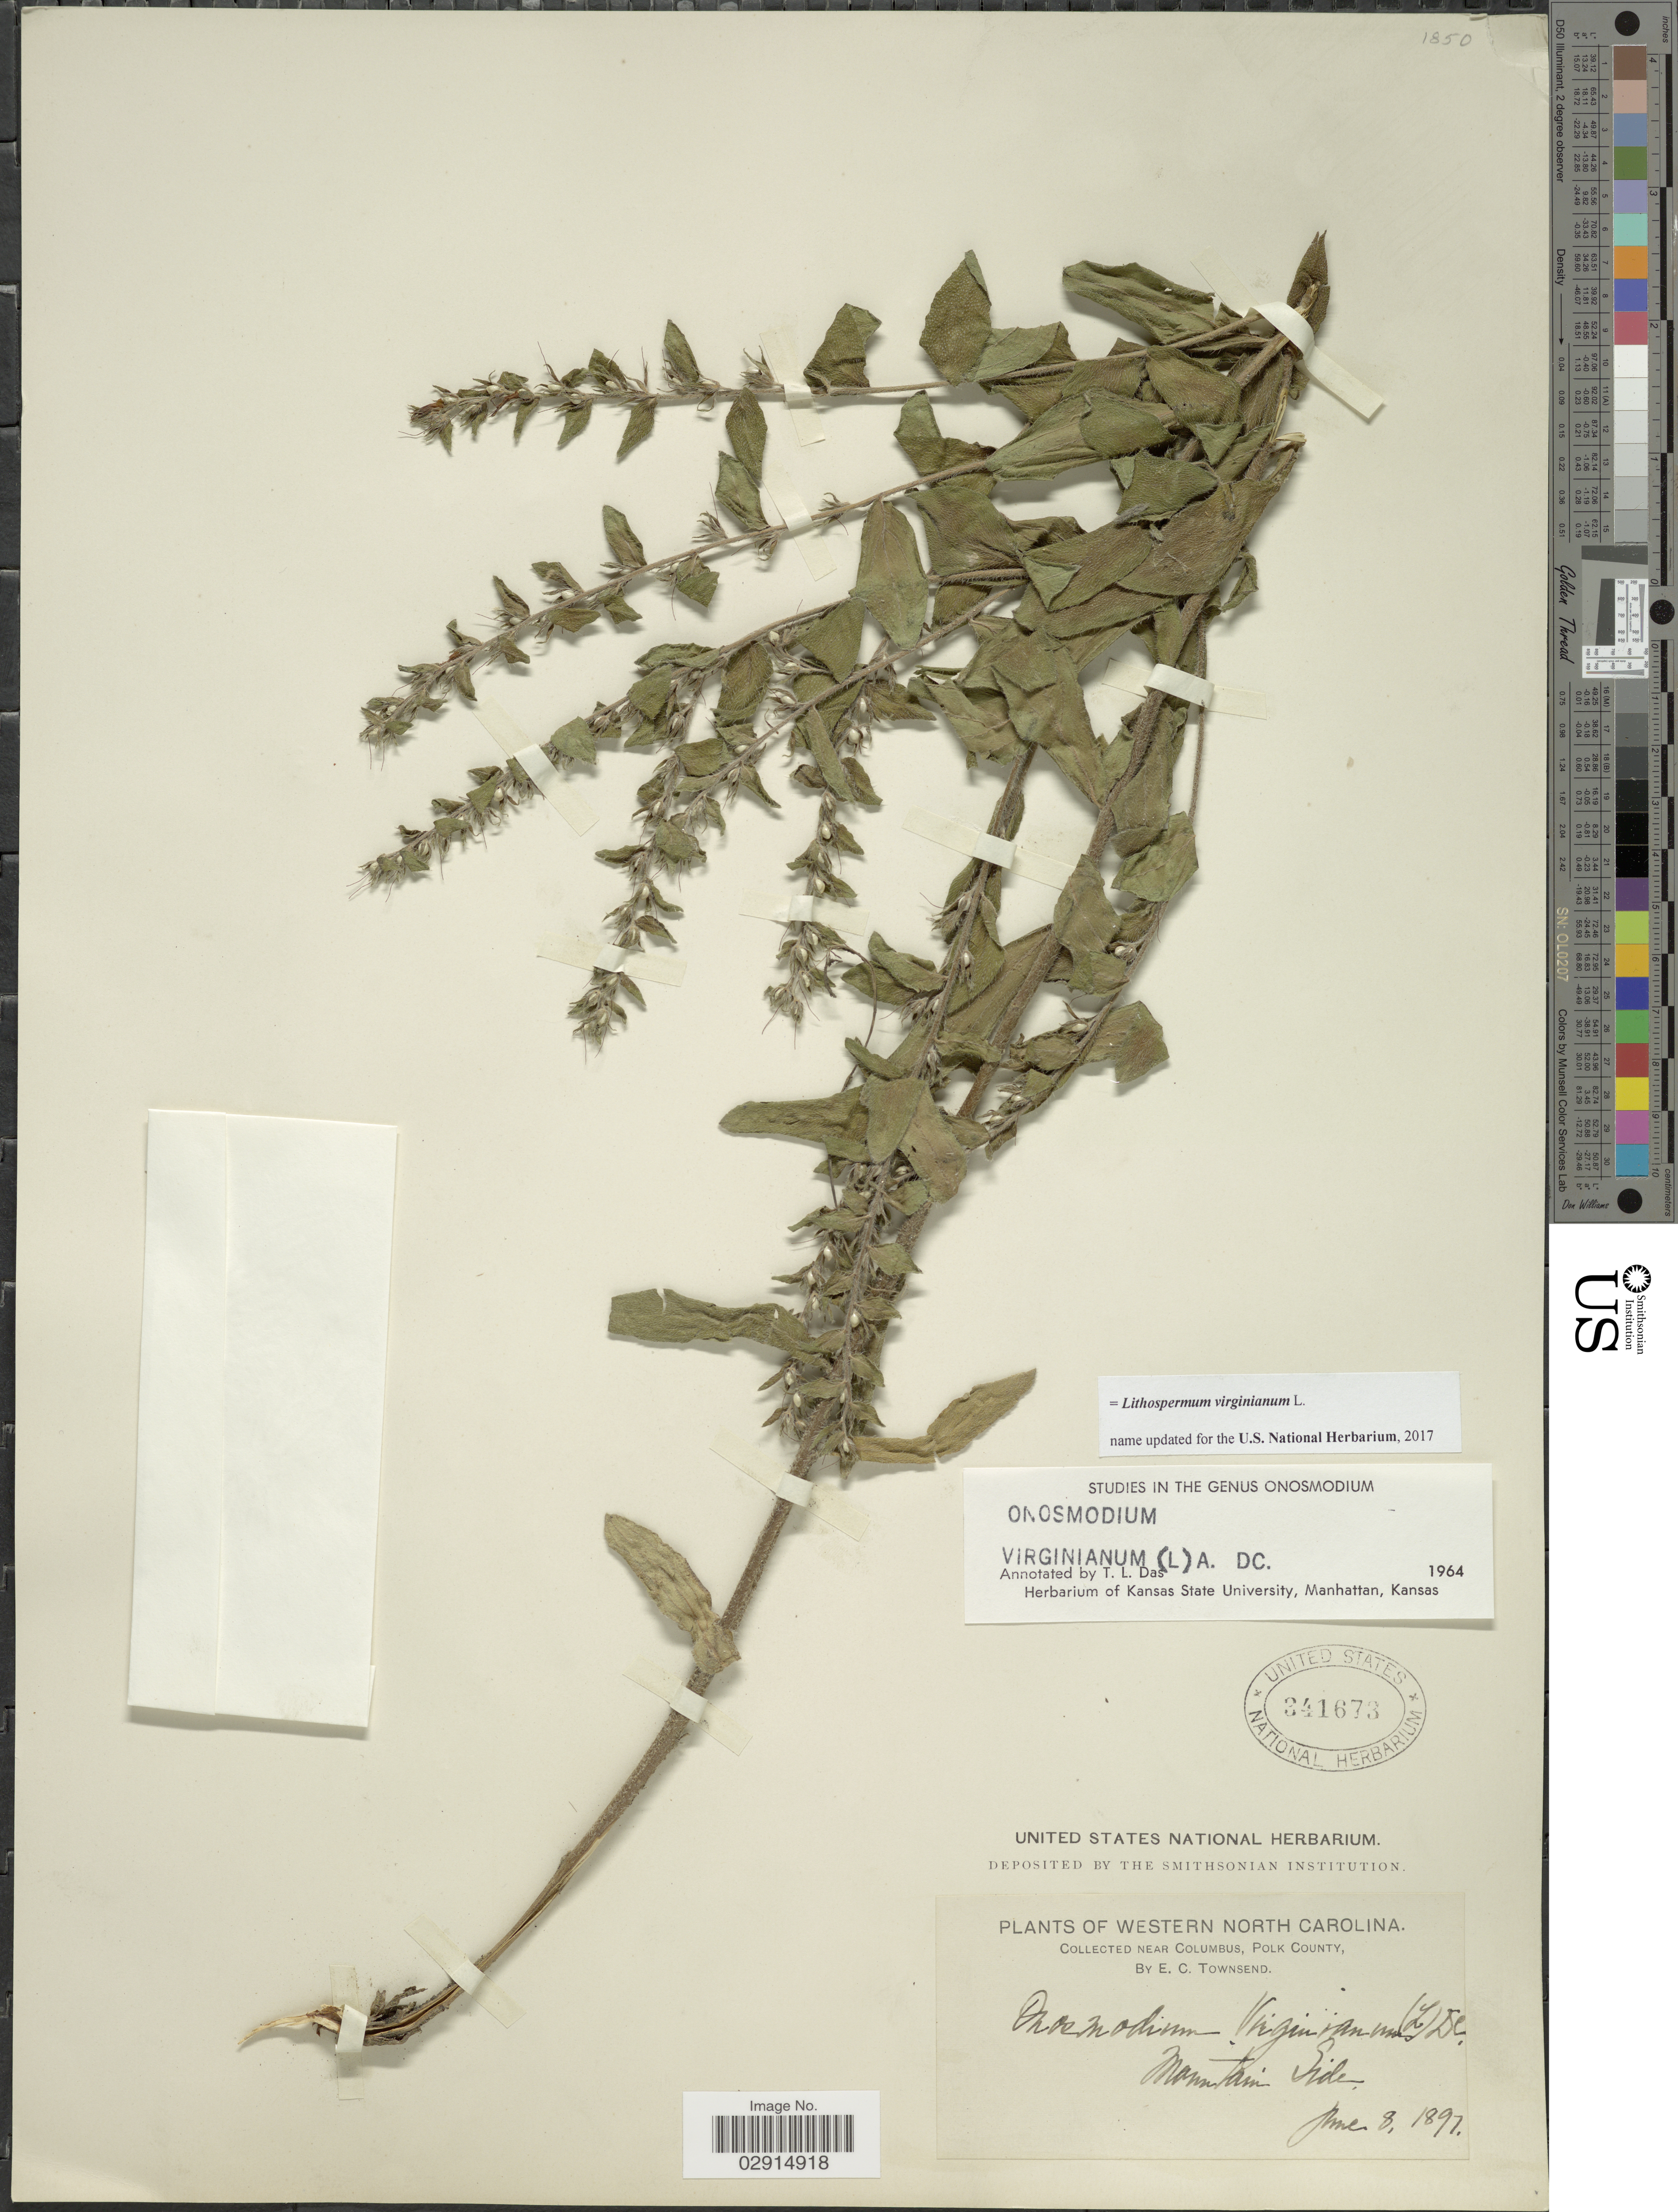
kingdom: Plantae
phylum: Tracheophyta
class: Magnoliopsida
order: Boraginales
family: Boraginaceae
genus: Lithospermum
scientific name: Lithospermum virginianum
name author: L.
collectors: E. C. Townsend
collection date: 1897-06-08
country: United States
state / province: North Carolina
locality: Mountain side. Near Columbus, Polk County. Western North Carolina.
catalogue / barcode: US 341673